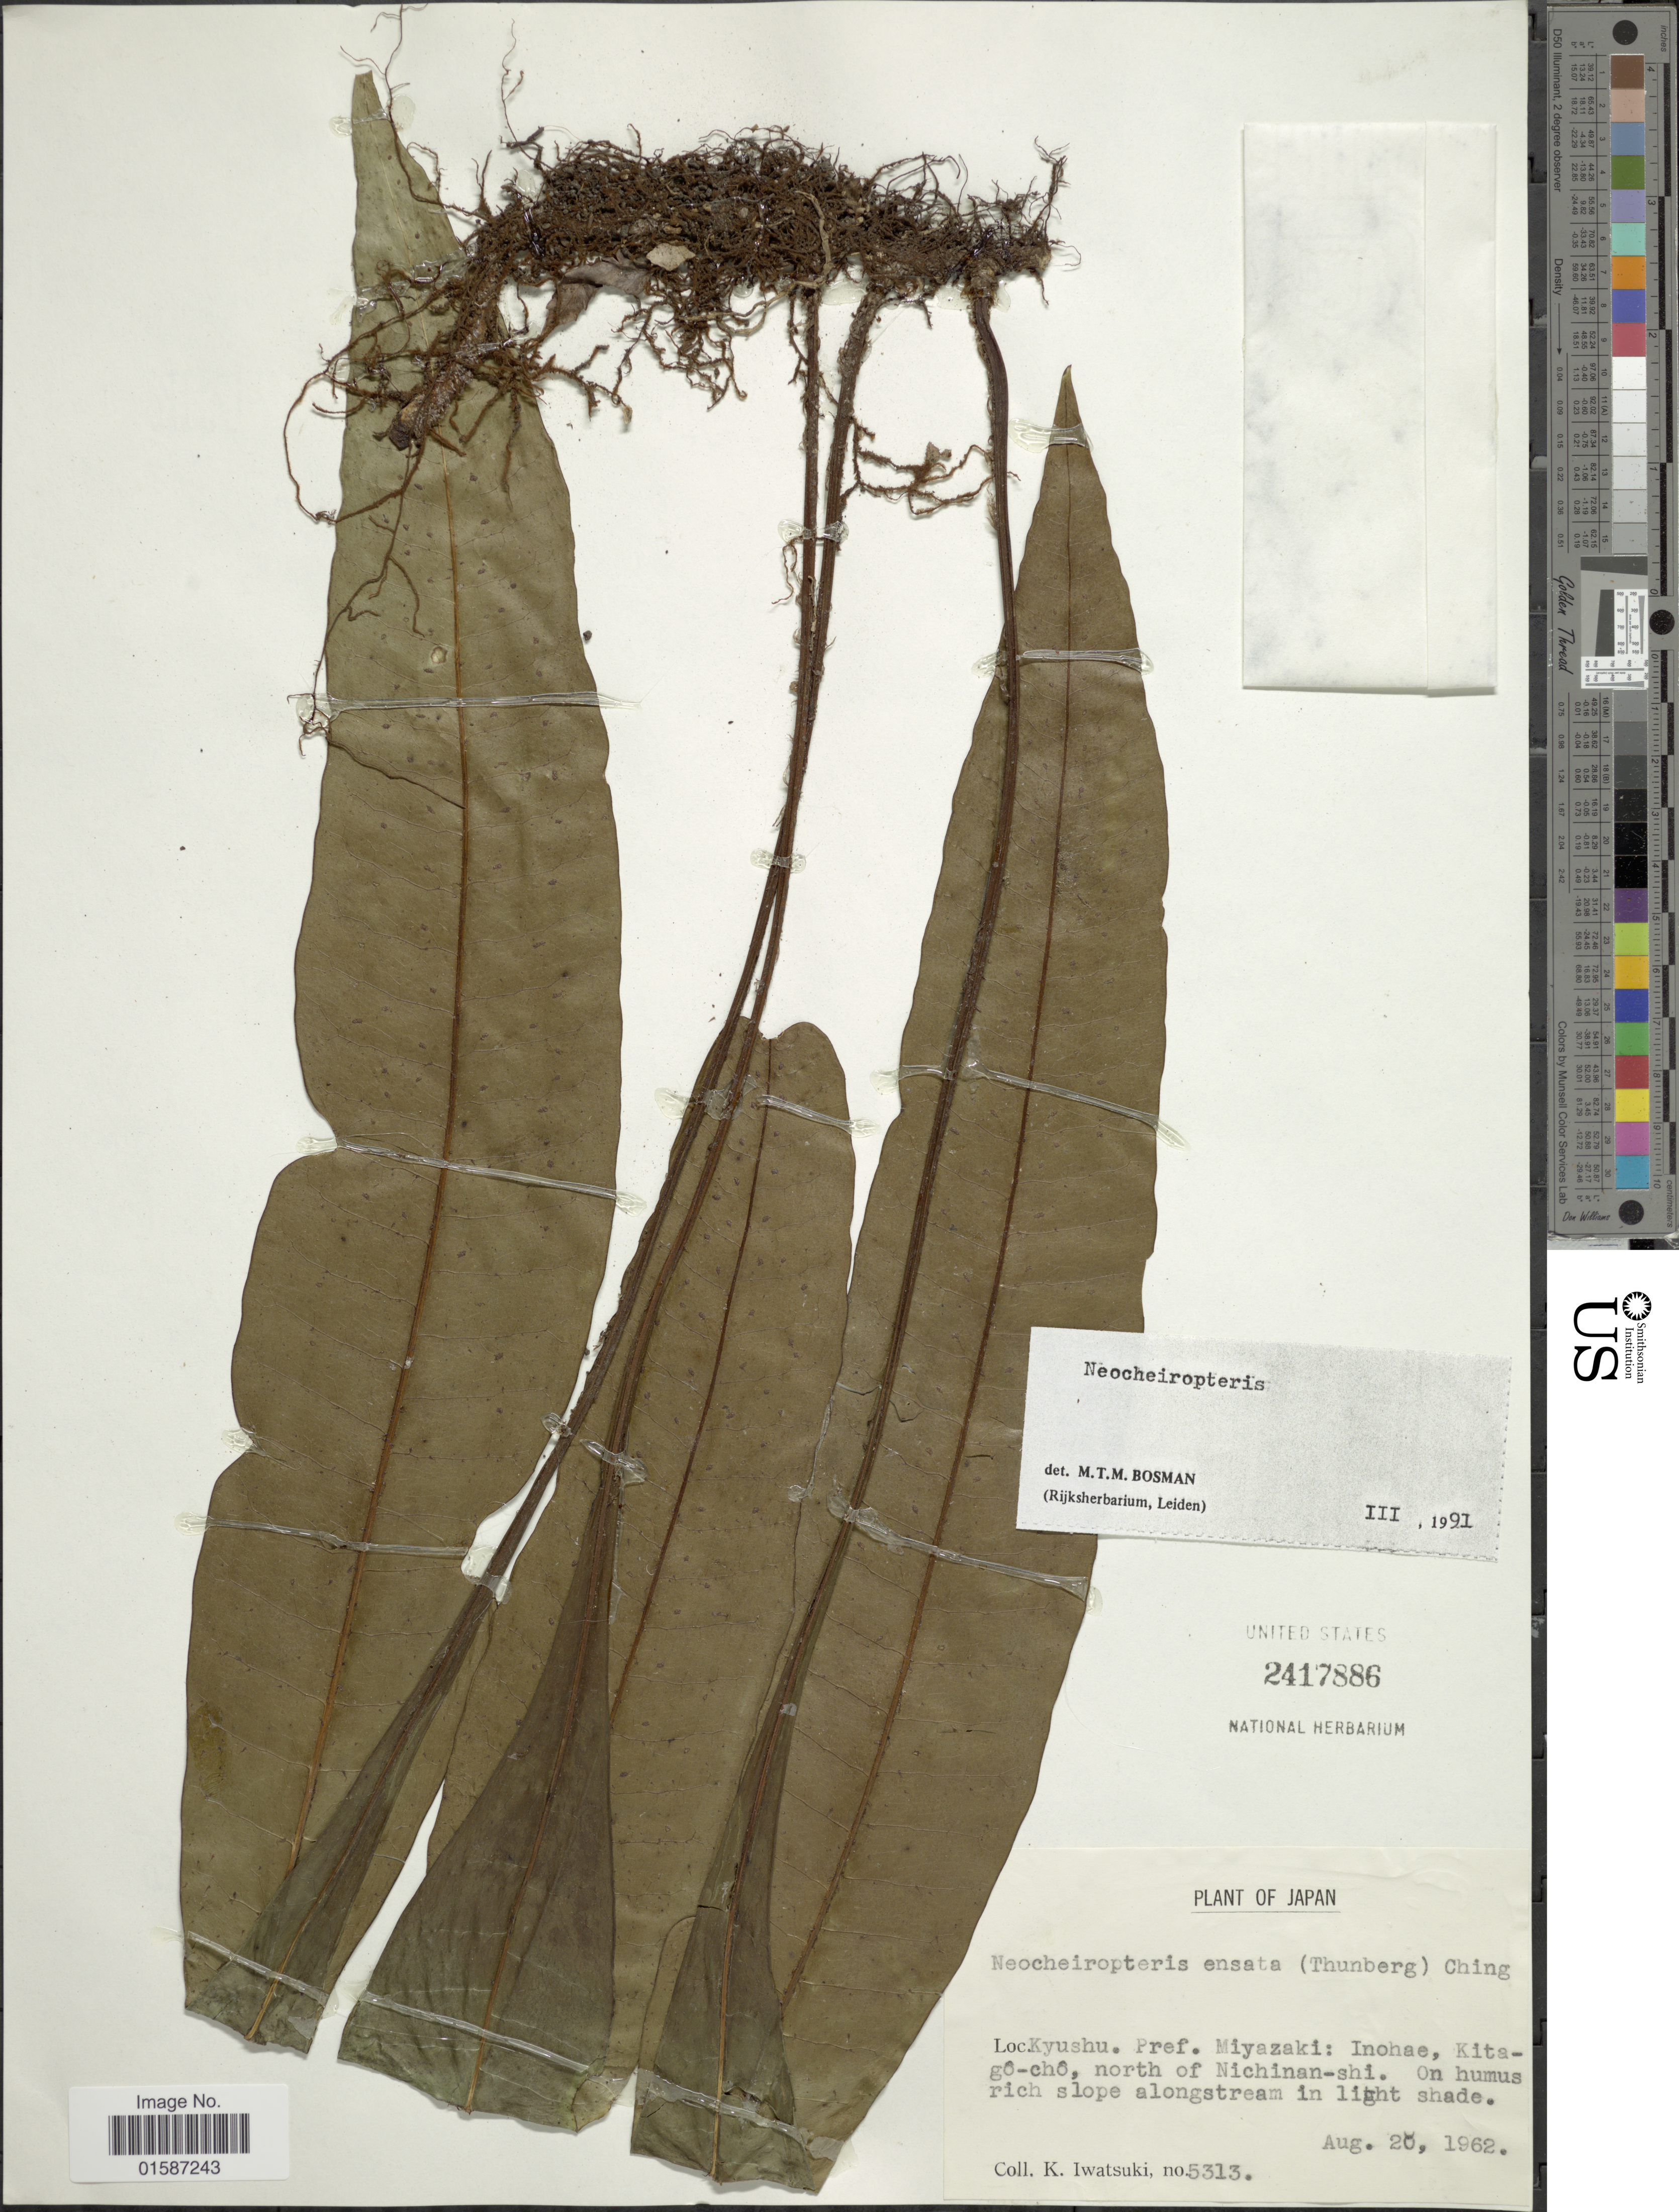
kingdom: Plantae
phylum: Tracheophyta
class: Polypodiopsida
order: Polypodiales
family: Polypodiaceae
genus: Neolepisorus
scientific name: Neolepisorus ensatus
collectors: K. Iwatsuki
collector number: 5313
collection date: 1962-08-28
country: Japan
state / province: Miyazaki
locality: Kyushu, Pref. Miyazaki: Inohae, Kita-go-cho, north of Nichinan-shi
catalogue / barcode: US 2417886